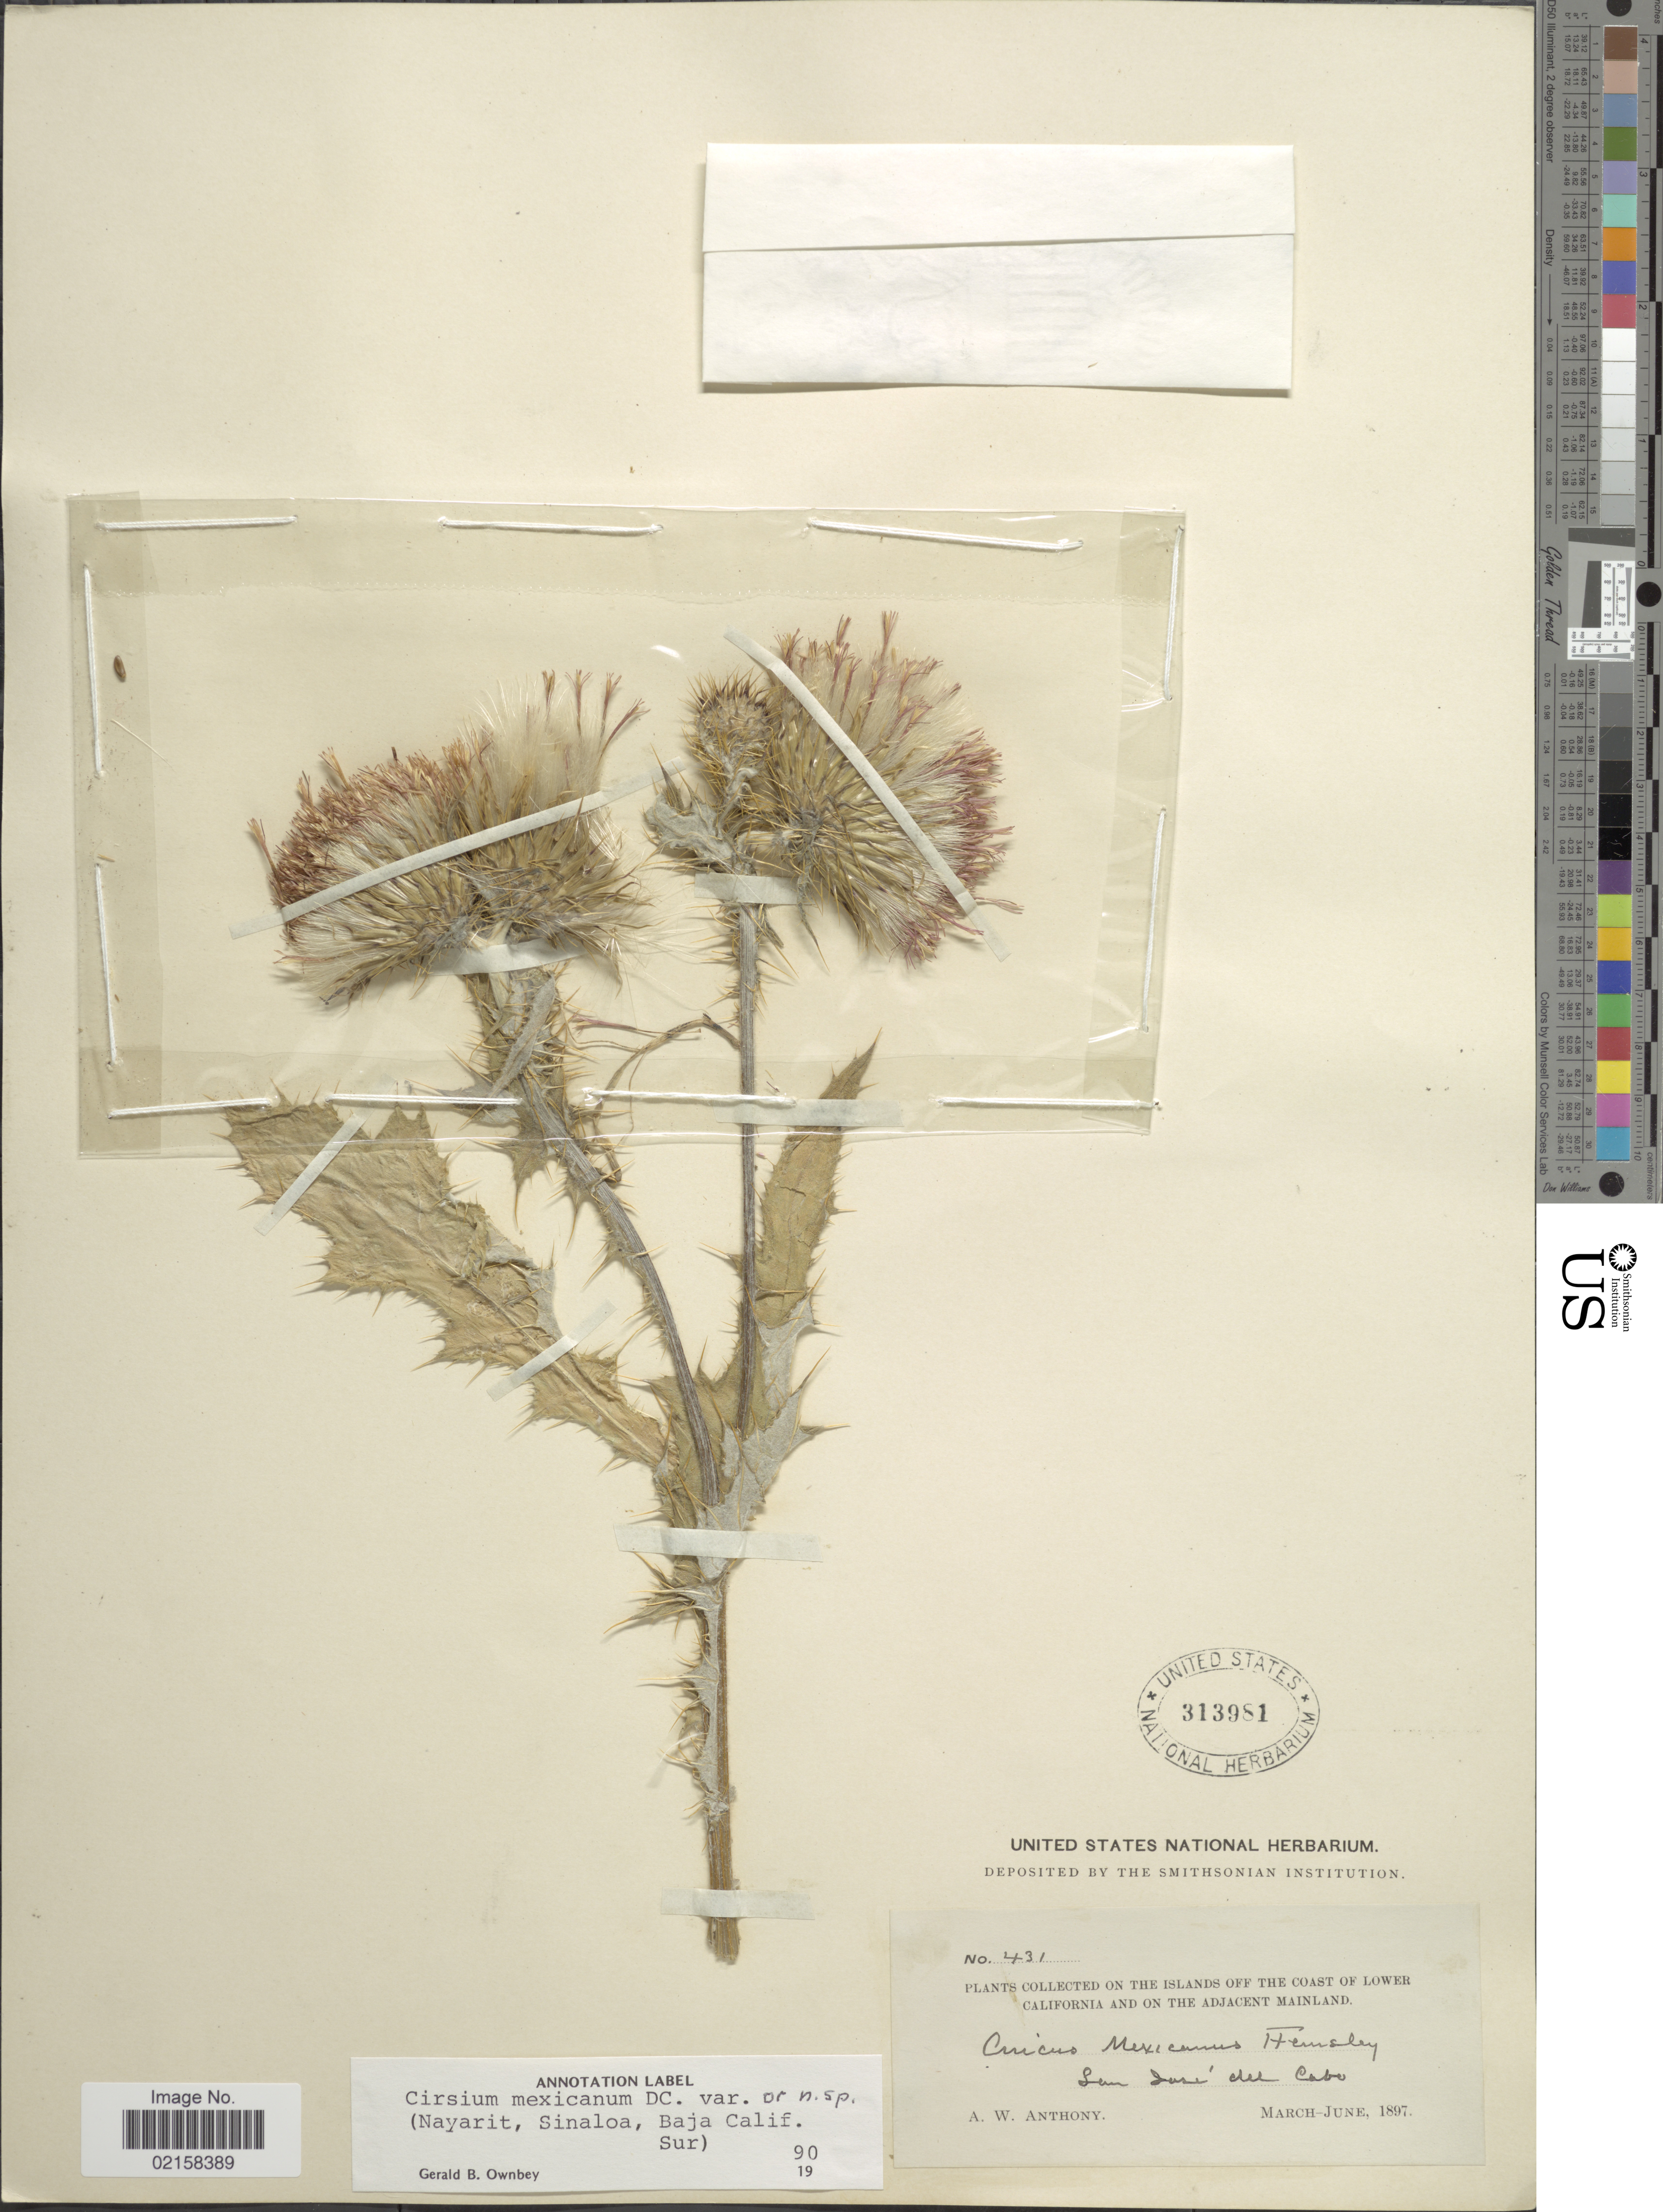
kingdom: Plantae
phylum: Tracheophyta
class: Magnoliopsida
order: Asterales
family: Asteraceae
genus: Cirsium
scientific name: Cirsium mexicanum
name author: DC.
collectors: A. W. Anthony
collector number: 431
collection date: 1897-03/1897-06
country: Mexico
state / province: Baja California Sur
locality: On the islands off the Coast of Lowe California and on the adjacent mainland, San Jose del Cabo.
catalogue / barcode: US 313981